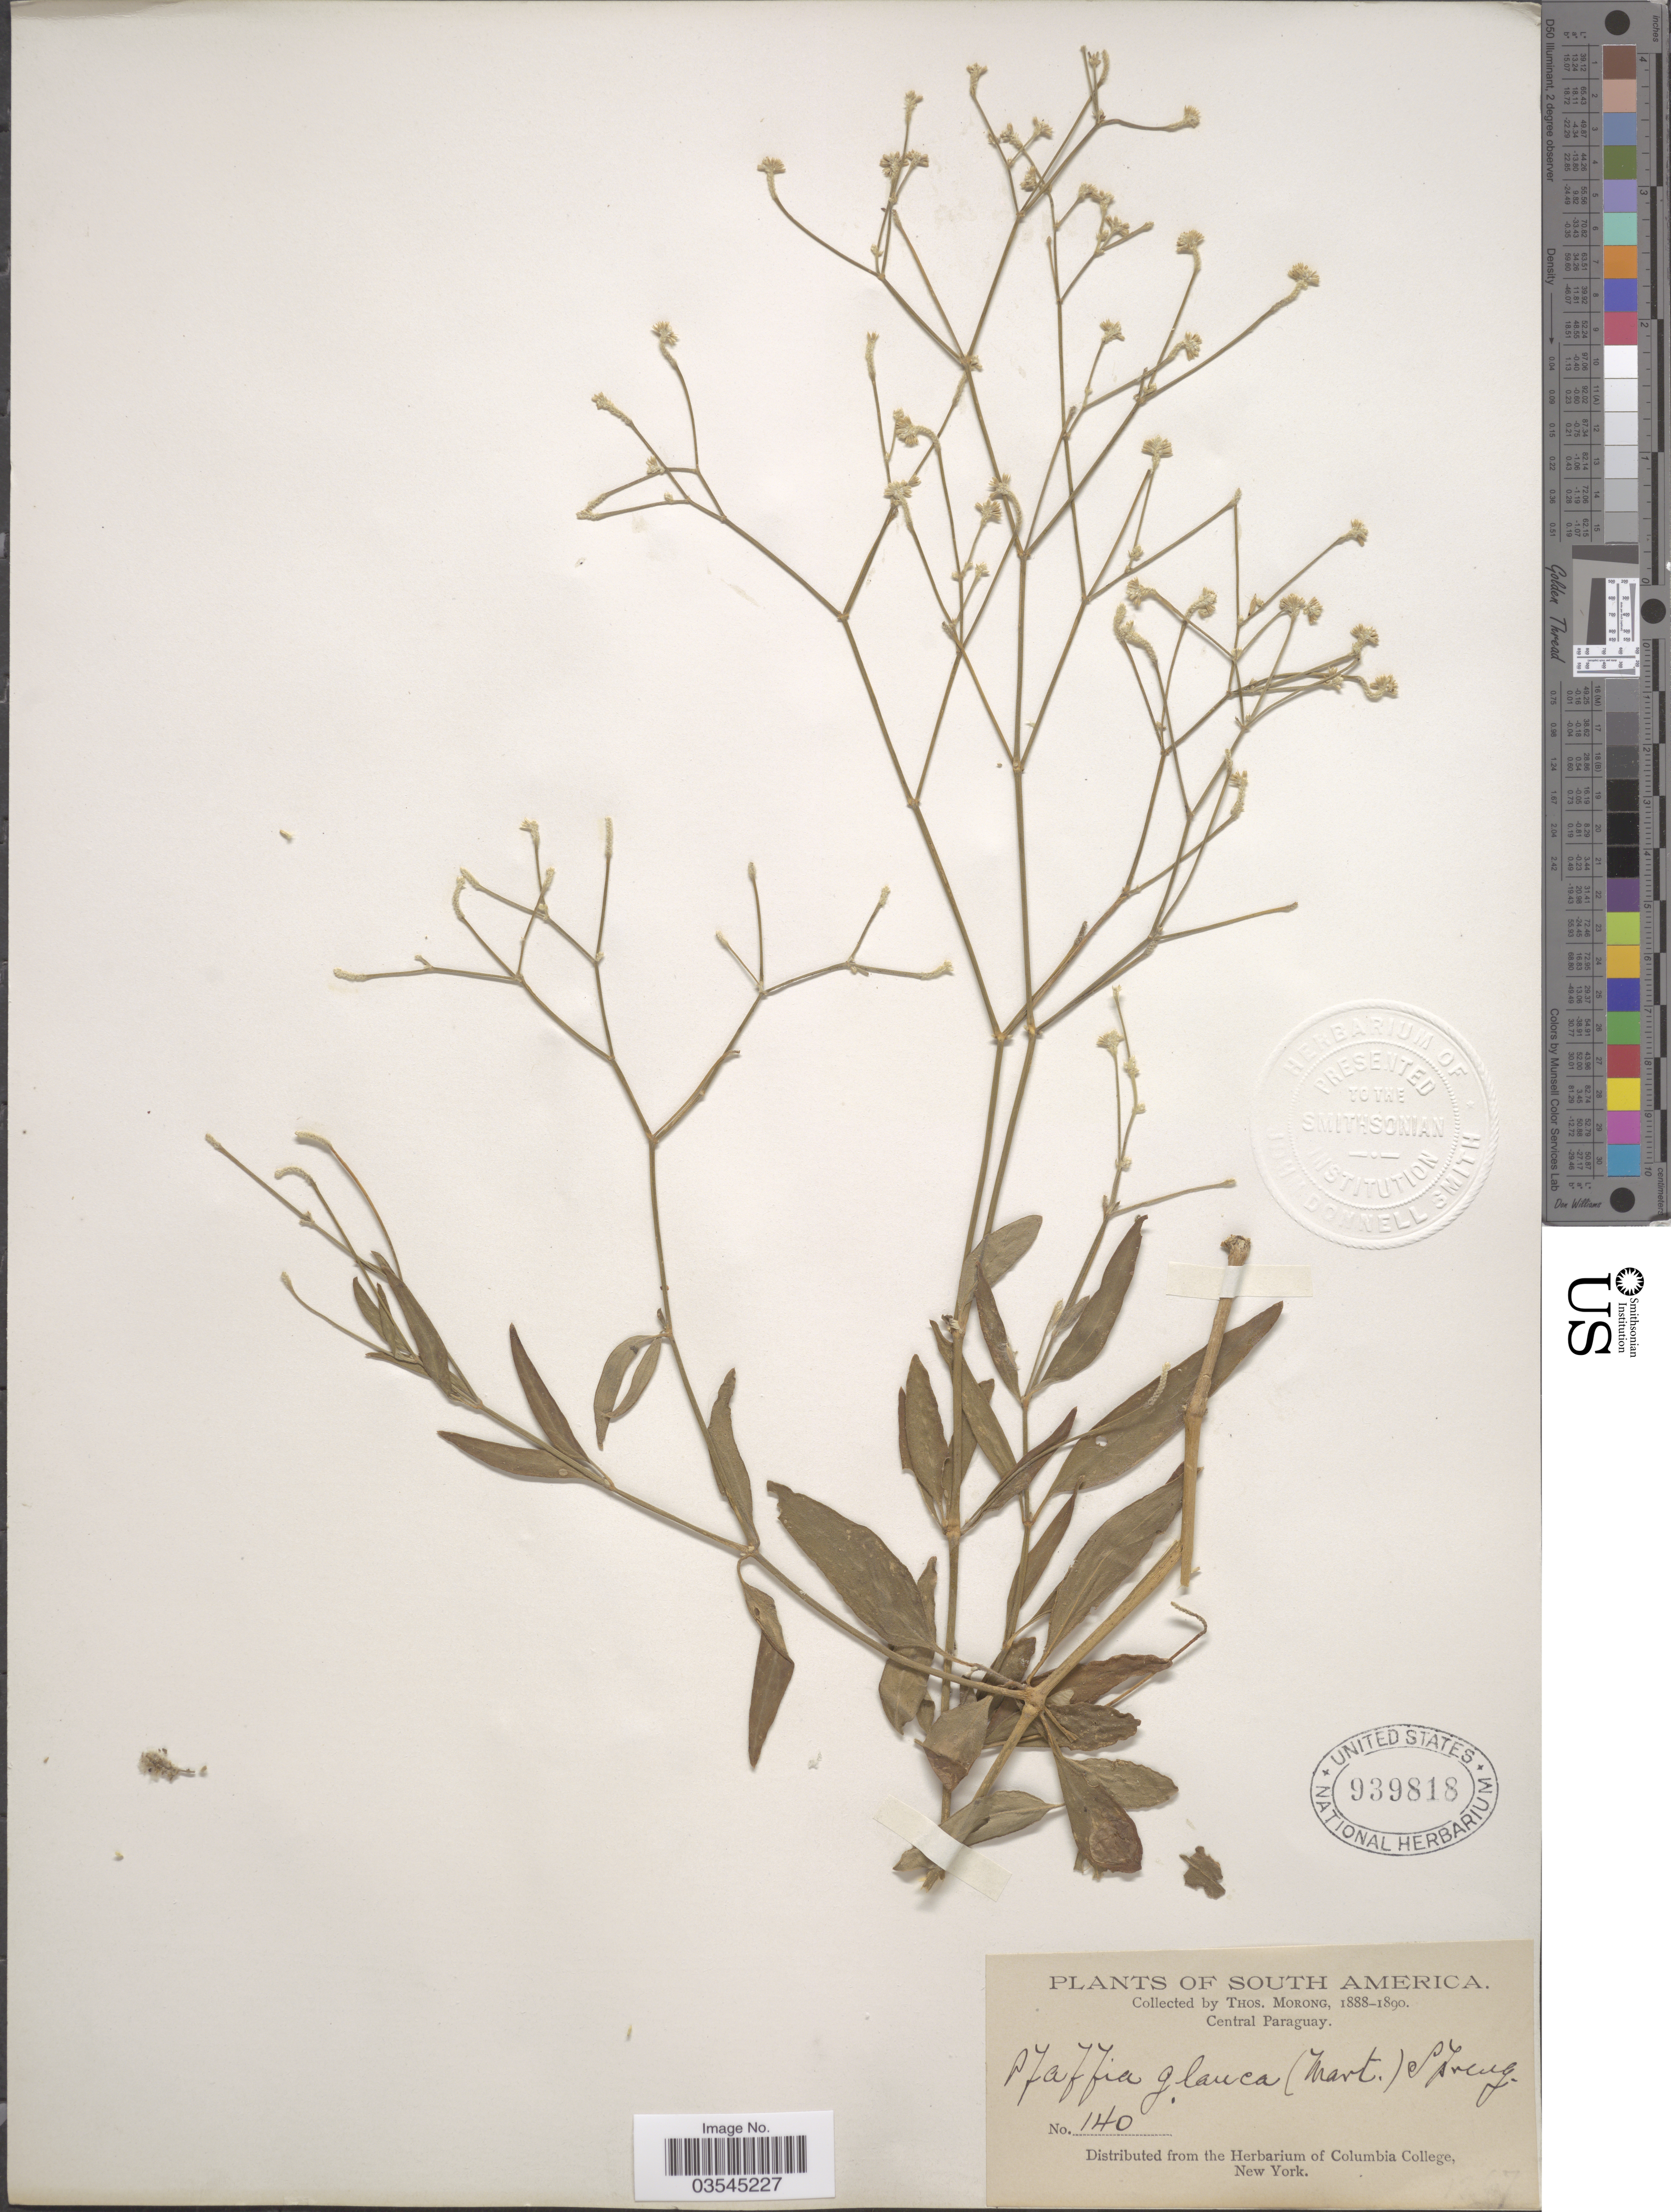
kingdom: Plantae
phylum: Tracheophyta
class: Magnoliopsida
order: Caryophyllales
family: Amaranthaceae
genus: Pfaffia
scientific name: Pfaffia glomerata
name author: (Spreng.) Pedersen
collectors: ex herb. T. Morong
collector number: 140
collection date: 1888/1890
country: Paraguay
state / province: Central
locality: Central Paraguay.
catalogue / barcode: US 939818